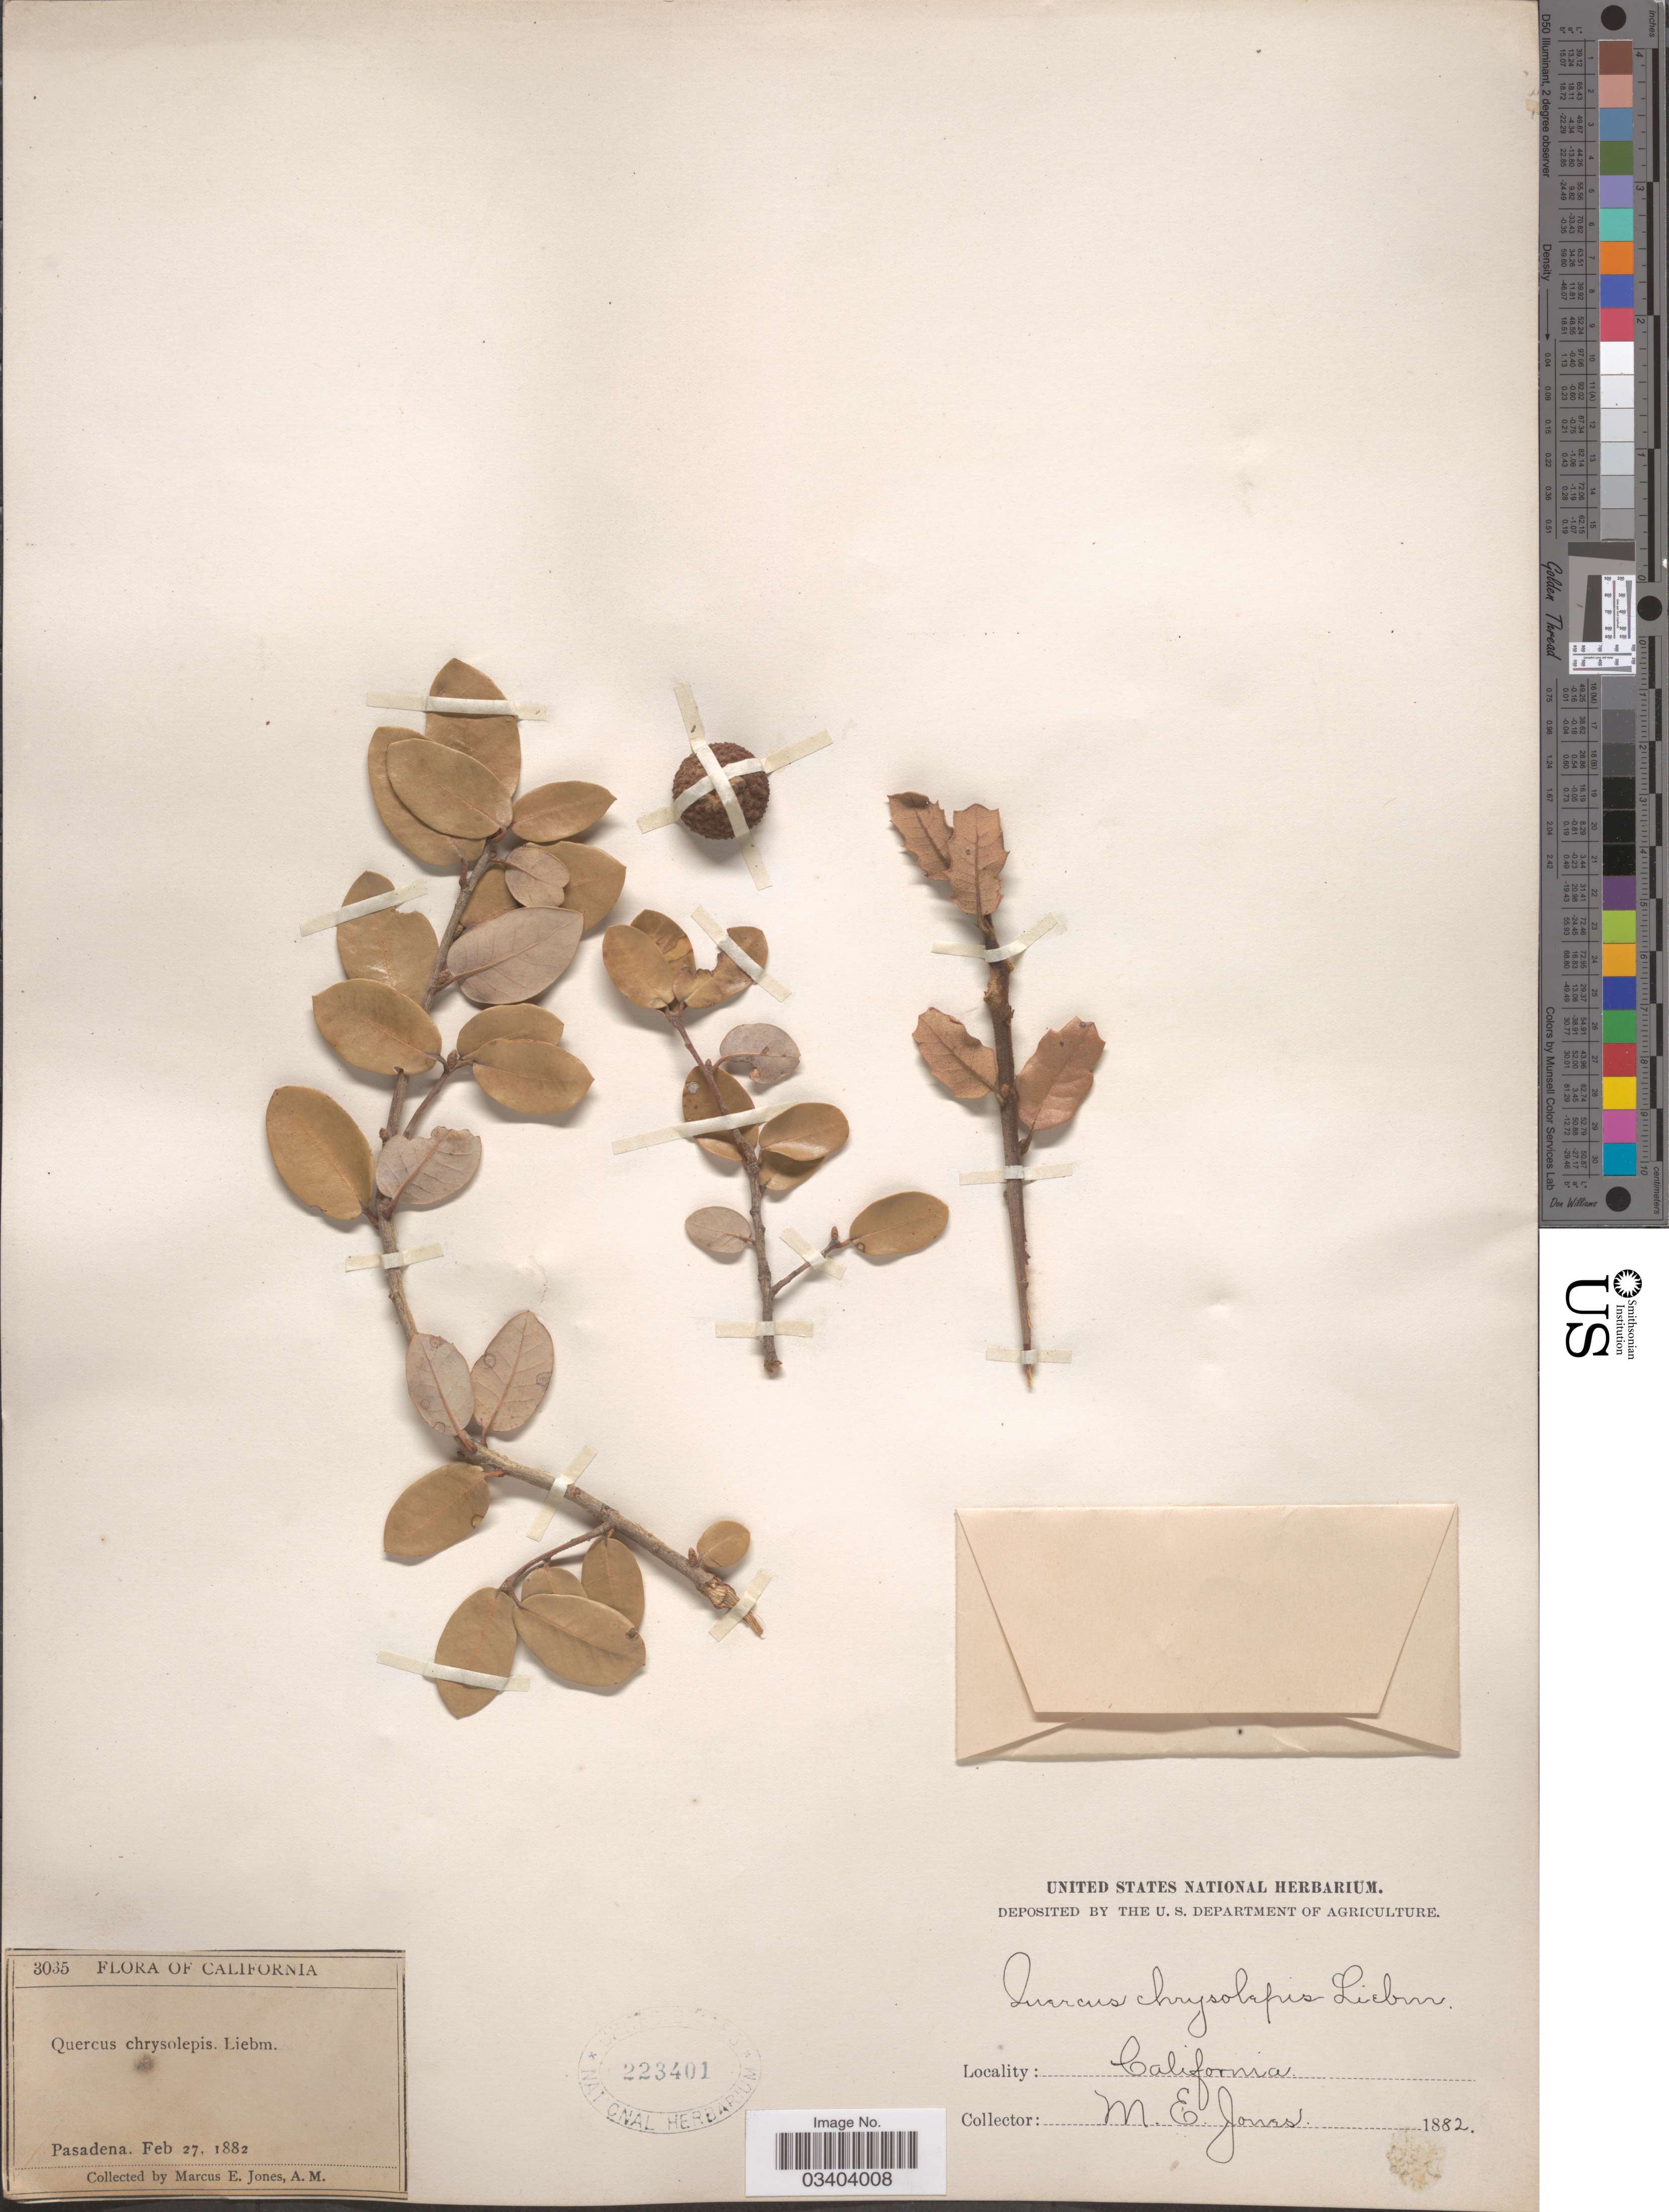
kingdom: Plantae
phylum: Tracheophyta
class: Magnoliopsida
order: Fagales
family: Fagaceae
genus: Quercus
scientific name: Quercus chrysolepis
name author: Liebm.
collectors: M. E. Jones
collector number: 3035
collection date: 1882-02-27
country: United States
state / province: California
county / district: Los Angeles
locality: Pasadena.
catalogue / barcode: US 223401